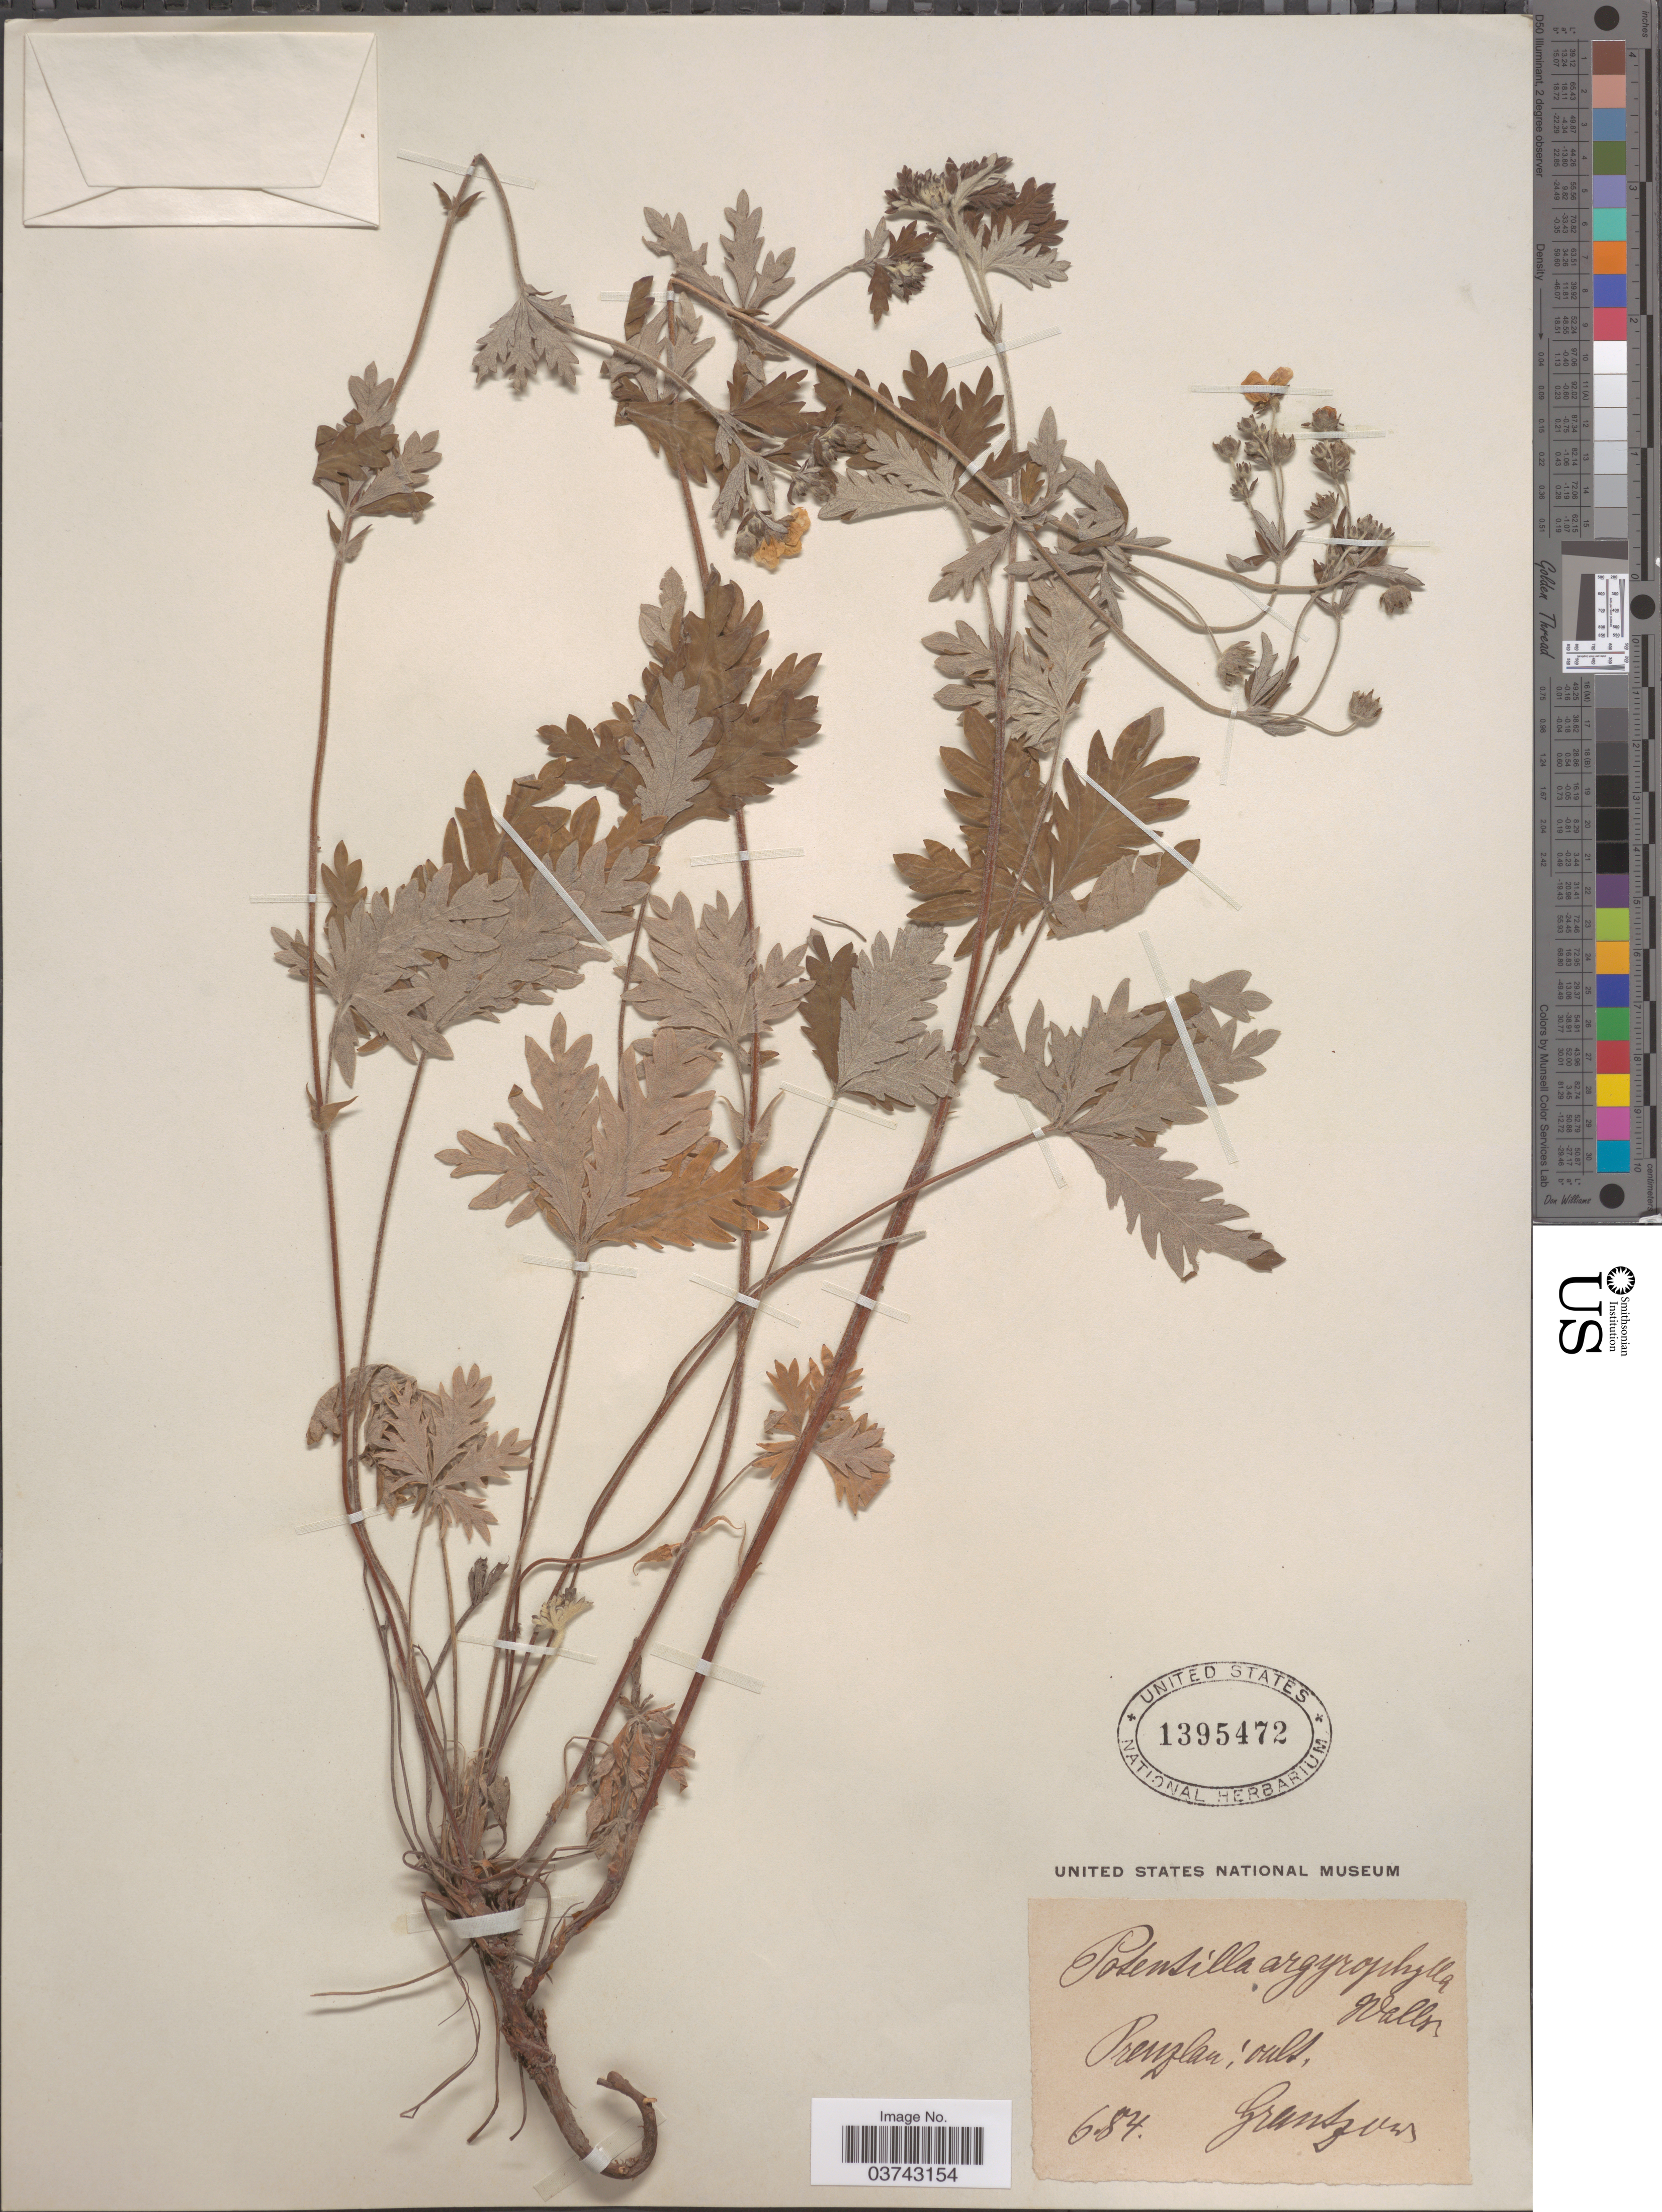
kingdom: Plantae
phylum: Tracheophyta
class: Magnoliopsida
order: Rosales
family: Rosaceae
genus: Potentilla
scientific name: Potentilla argyrophylla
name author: Wall. ex Lehm.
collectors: Grantzow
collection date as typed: Transcribed d/m/y: /6/84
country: Germany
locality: Prenzlau.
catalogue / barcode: US 1395472